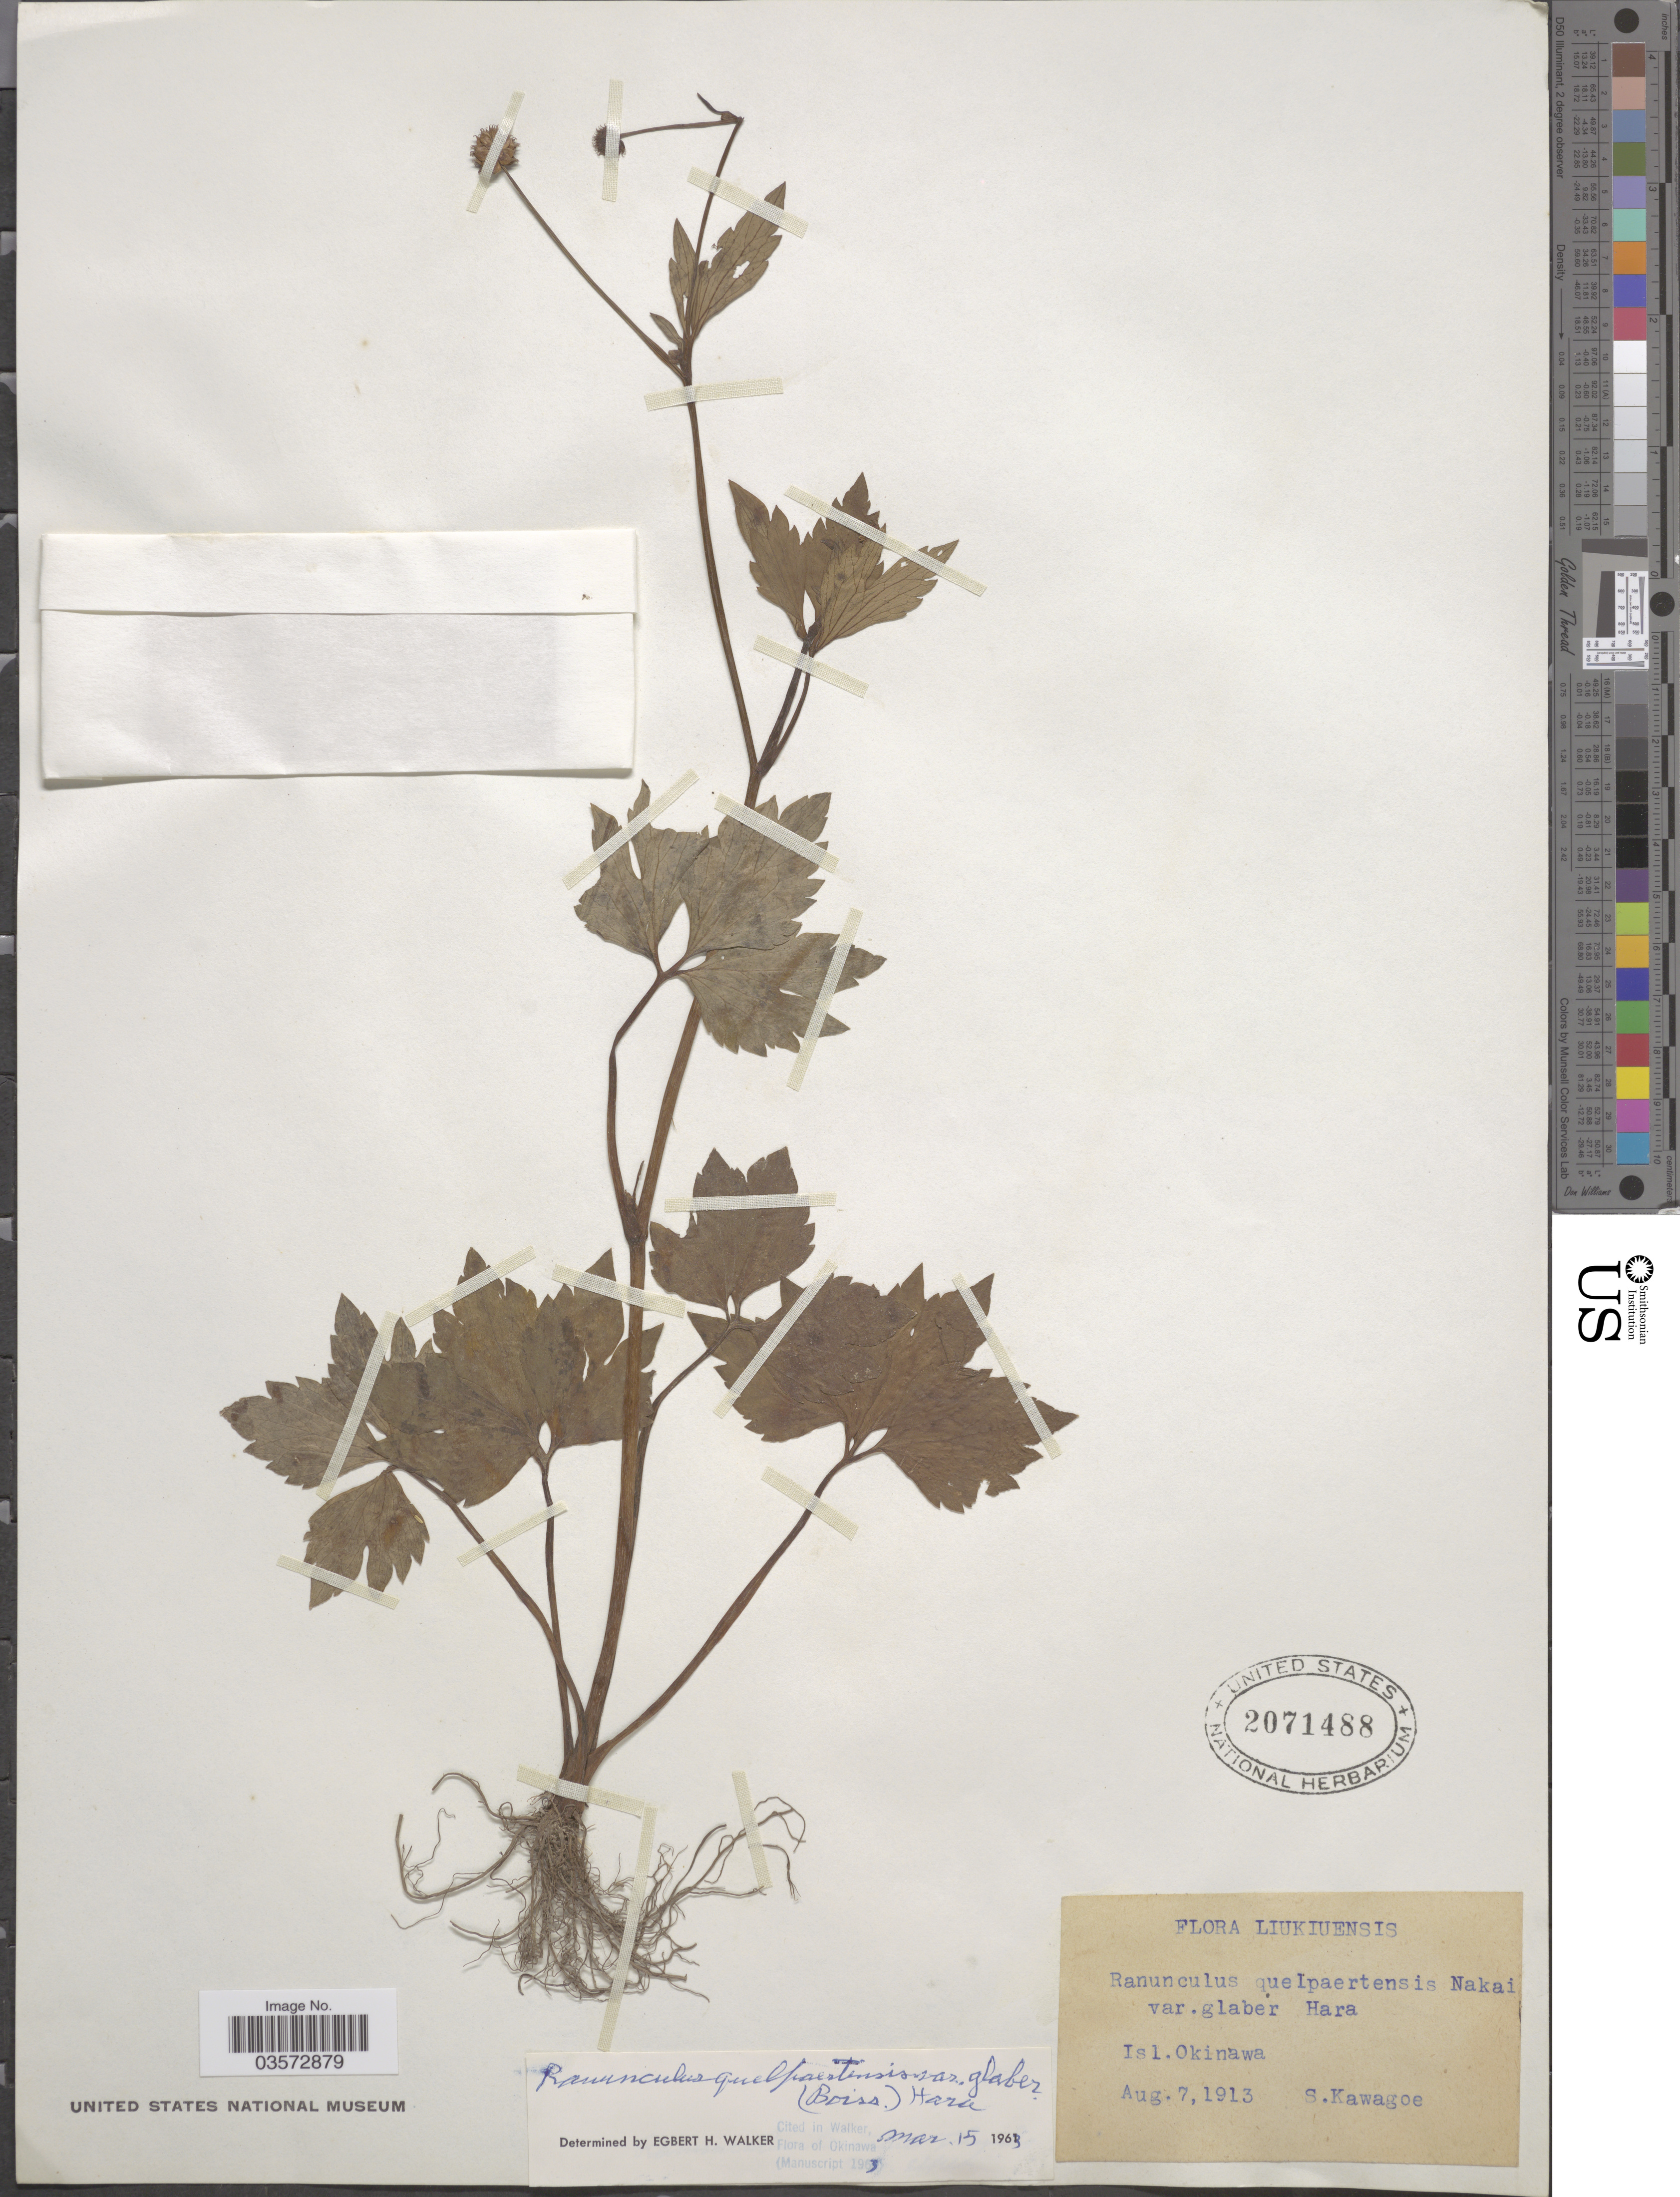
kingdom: Plantae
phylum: Tracheophyta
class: Magnoliopsida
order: Ranunculales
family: Ranunculaceae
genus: Ranunculus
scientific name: Ranunculus quelpaertensis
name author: Nakai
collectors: S. Kawagoe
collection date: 1913-08-07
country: Japan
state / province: Okinawa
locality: Liukiuensis.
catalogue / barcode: US 2071488